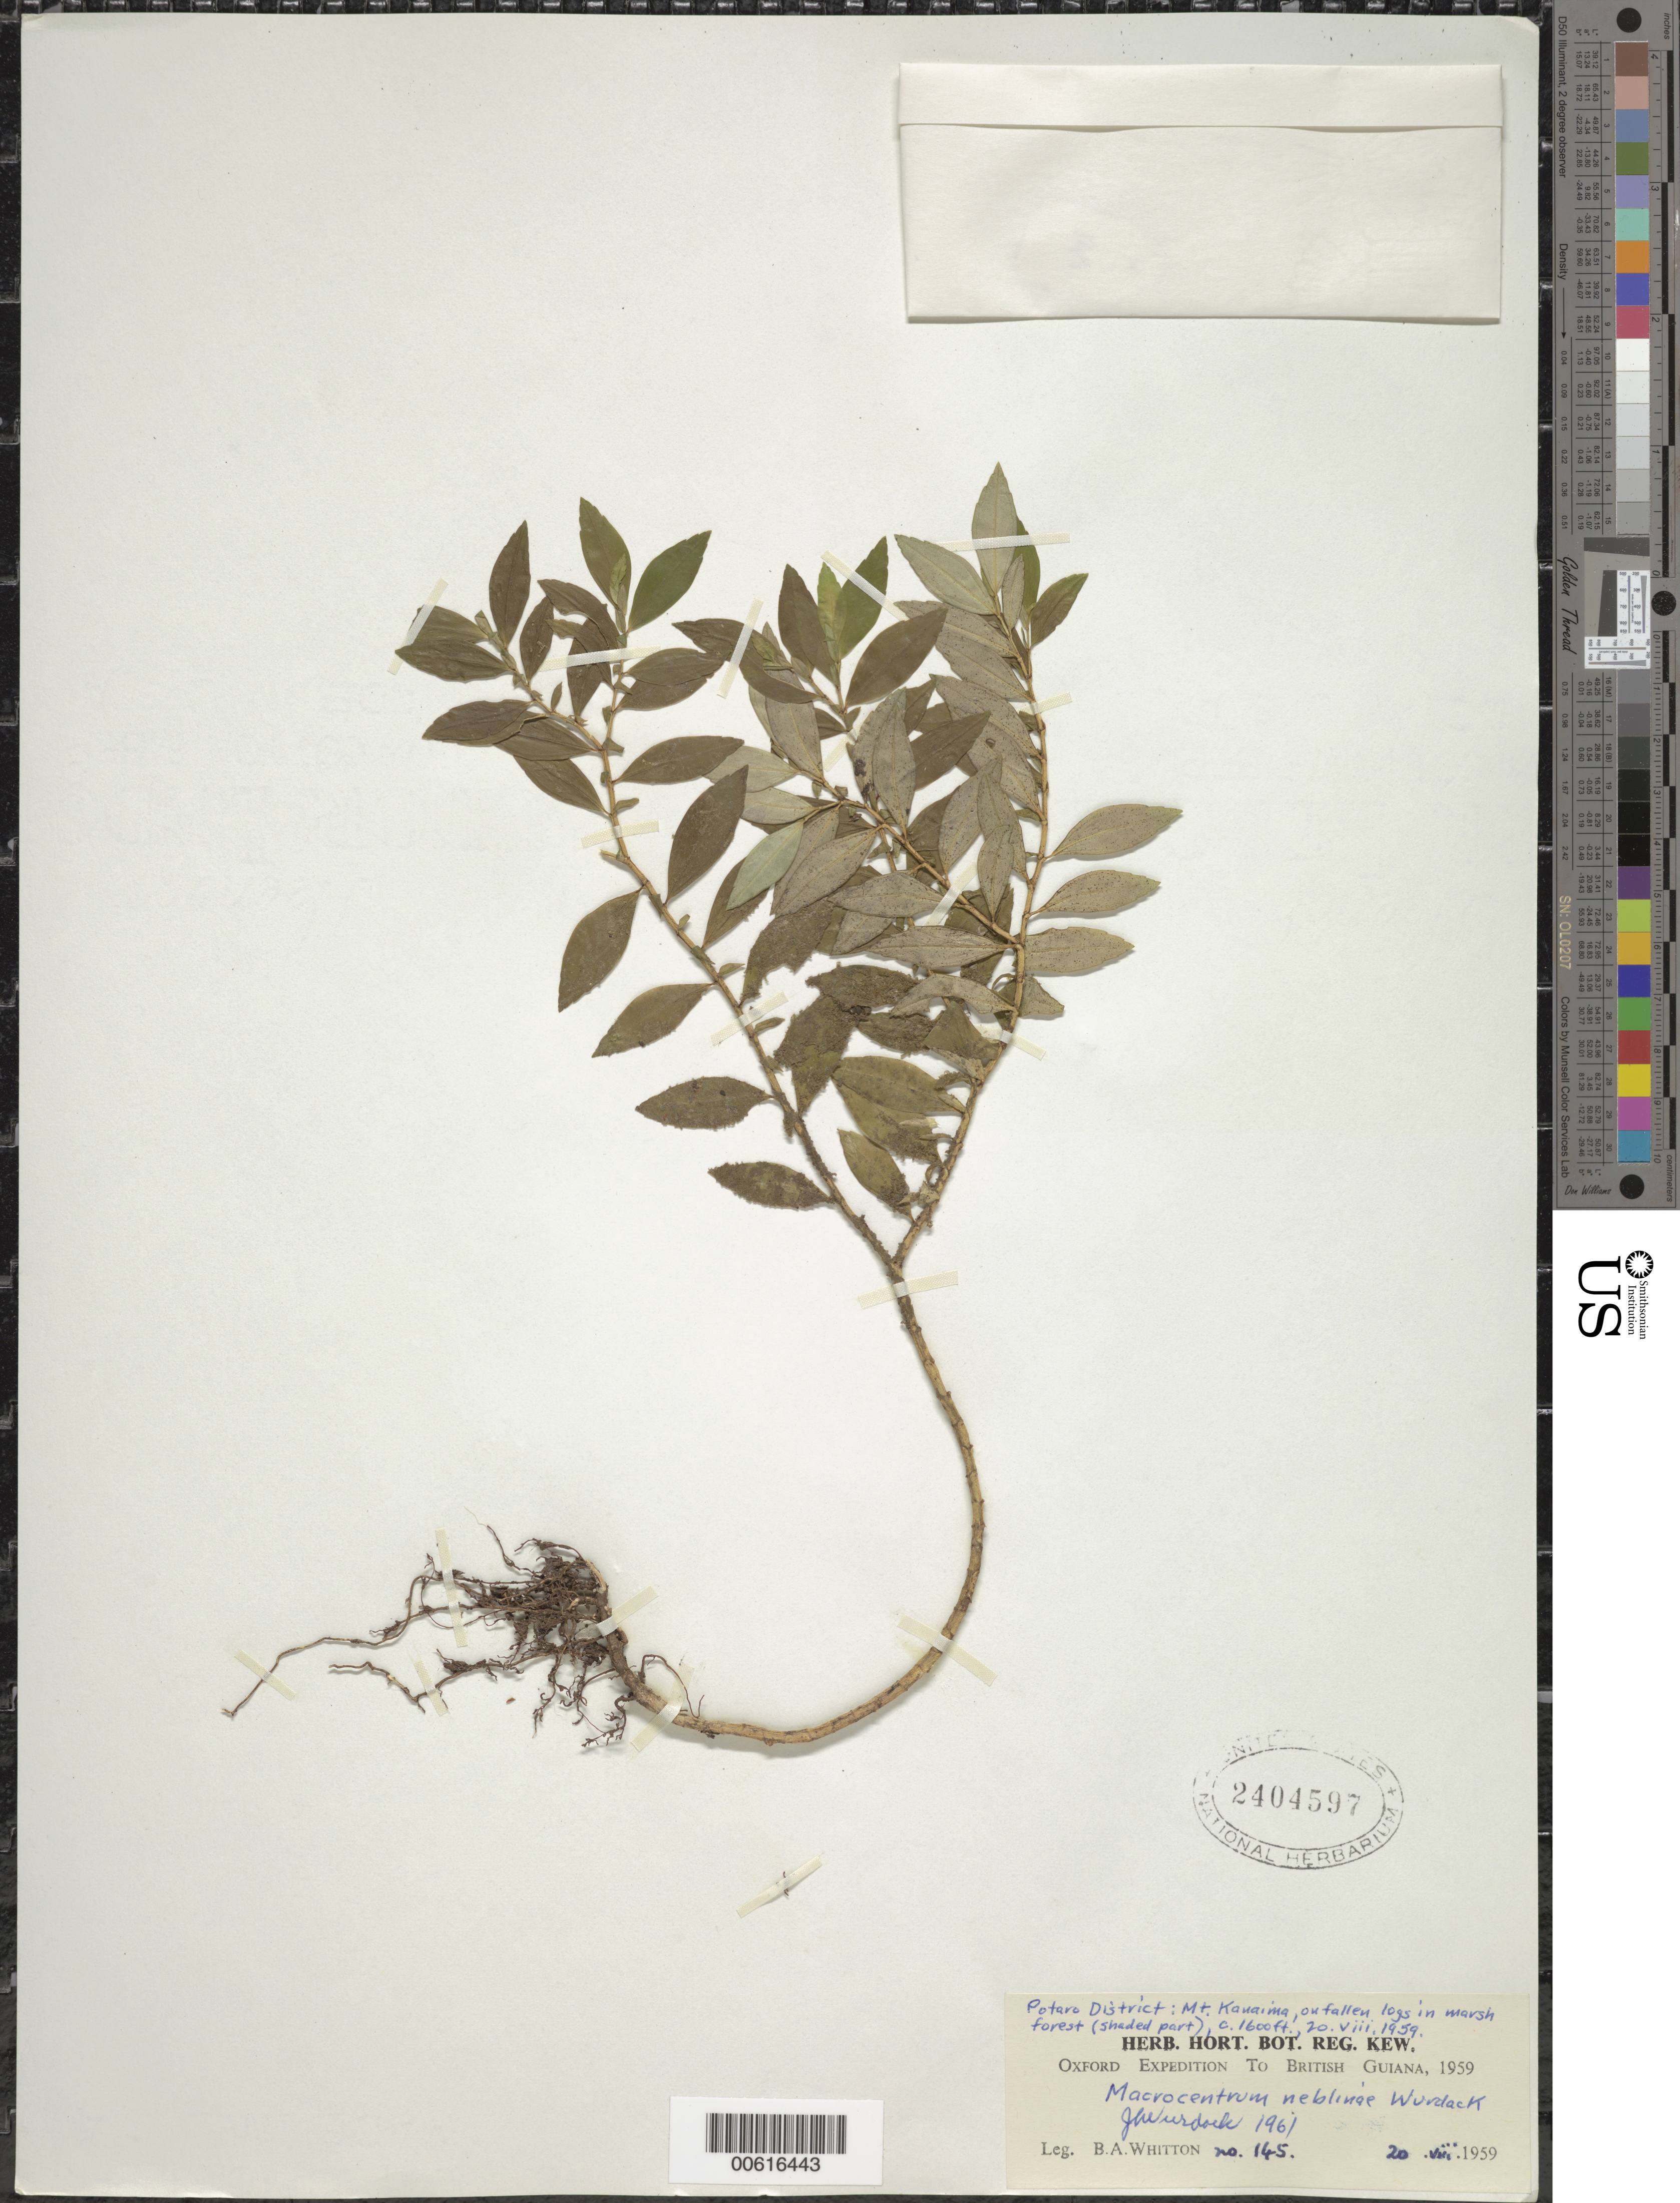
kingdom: Plantae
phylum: Tracheophyta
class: Magnoliopsida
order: Myrtales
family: Melastomataceae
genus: Macrocentrum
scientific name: Macrocentrum neblinae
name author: Wurdack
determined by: Wurdack, John J., (US), US (UNITED STATES)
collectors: B. Whitton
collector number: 145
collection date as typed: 20-Aug-59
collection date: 1959-08-20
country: Guyana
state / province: Potaro-Siparuni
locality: Mt. Kanaima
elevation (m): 480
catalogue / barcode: US 2404597